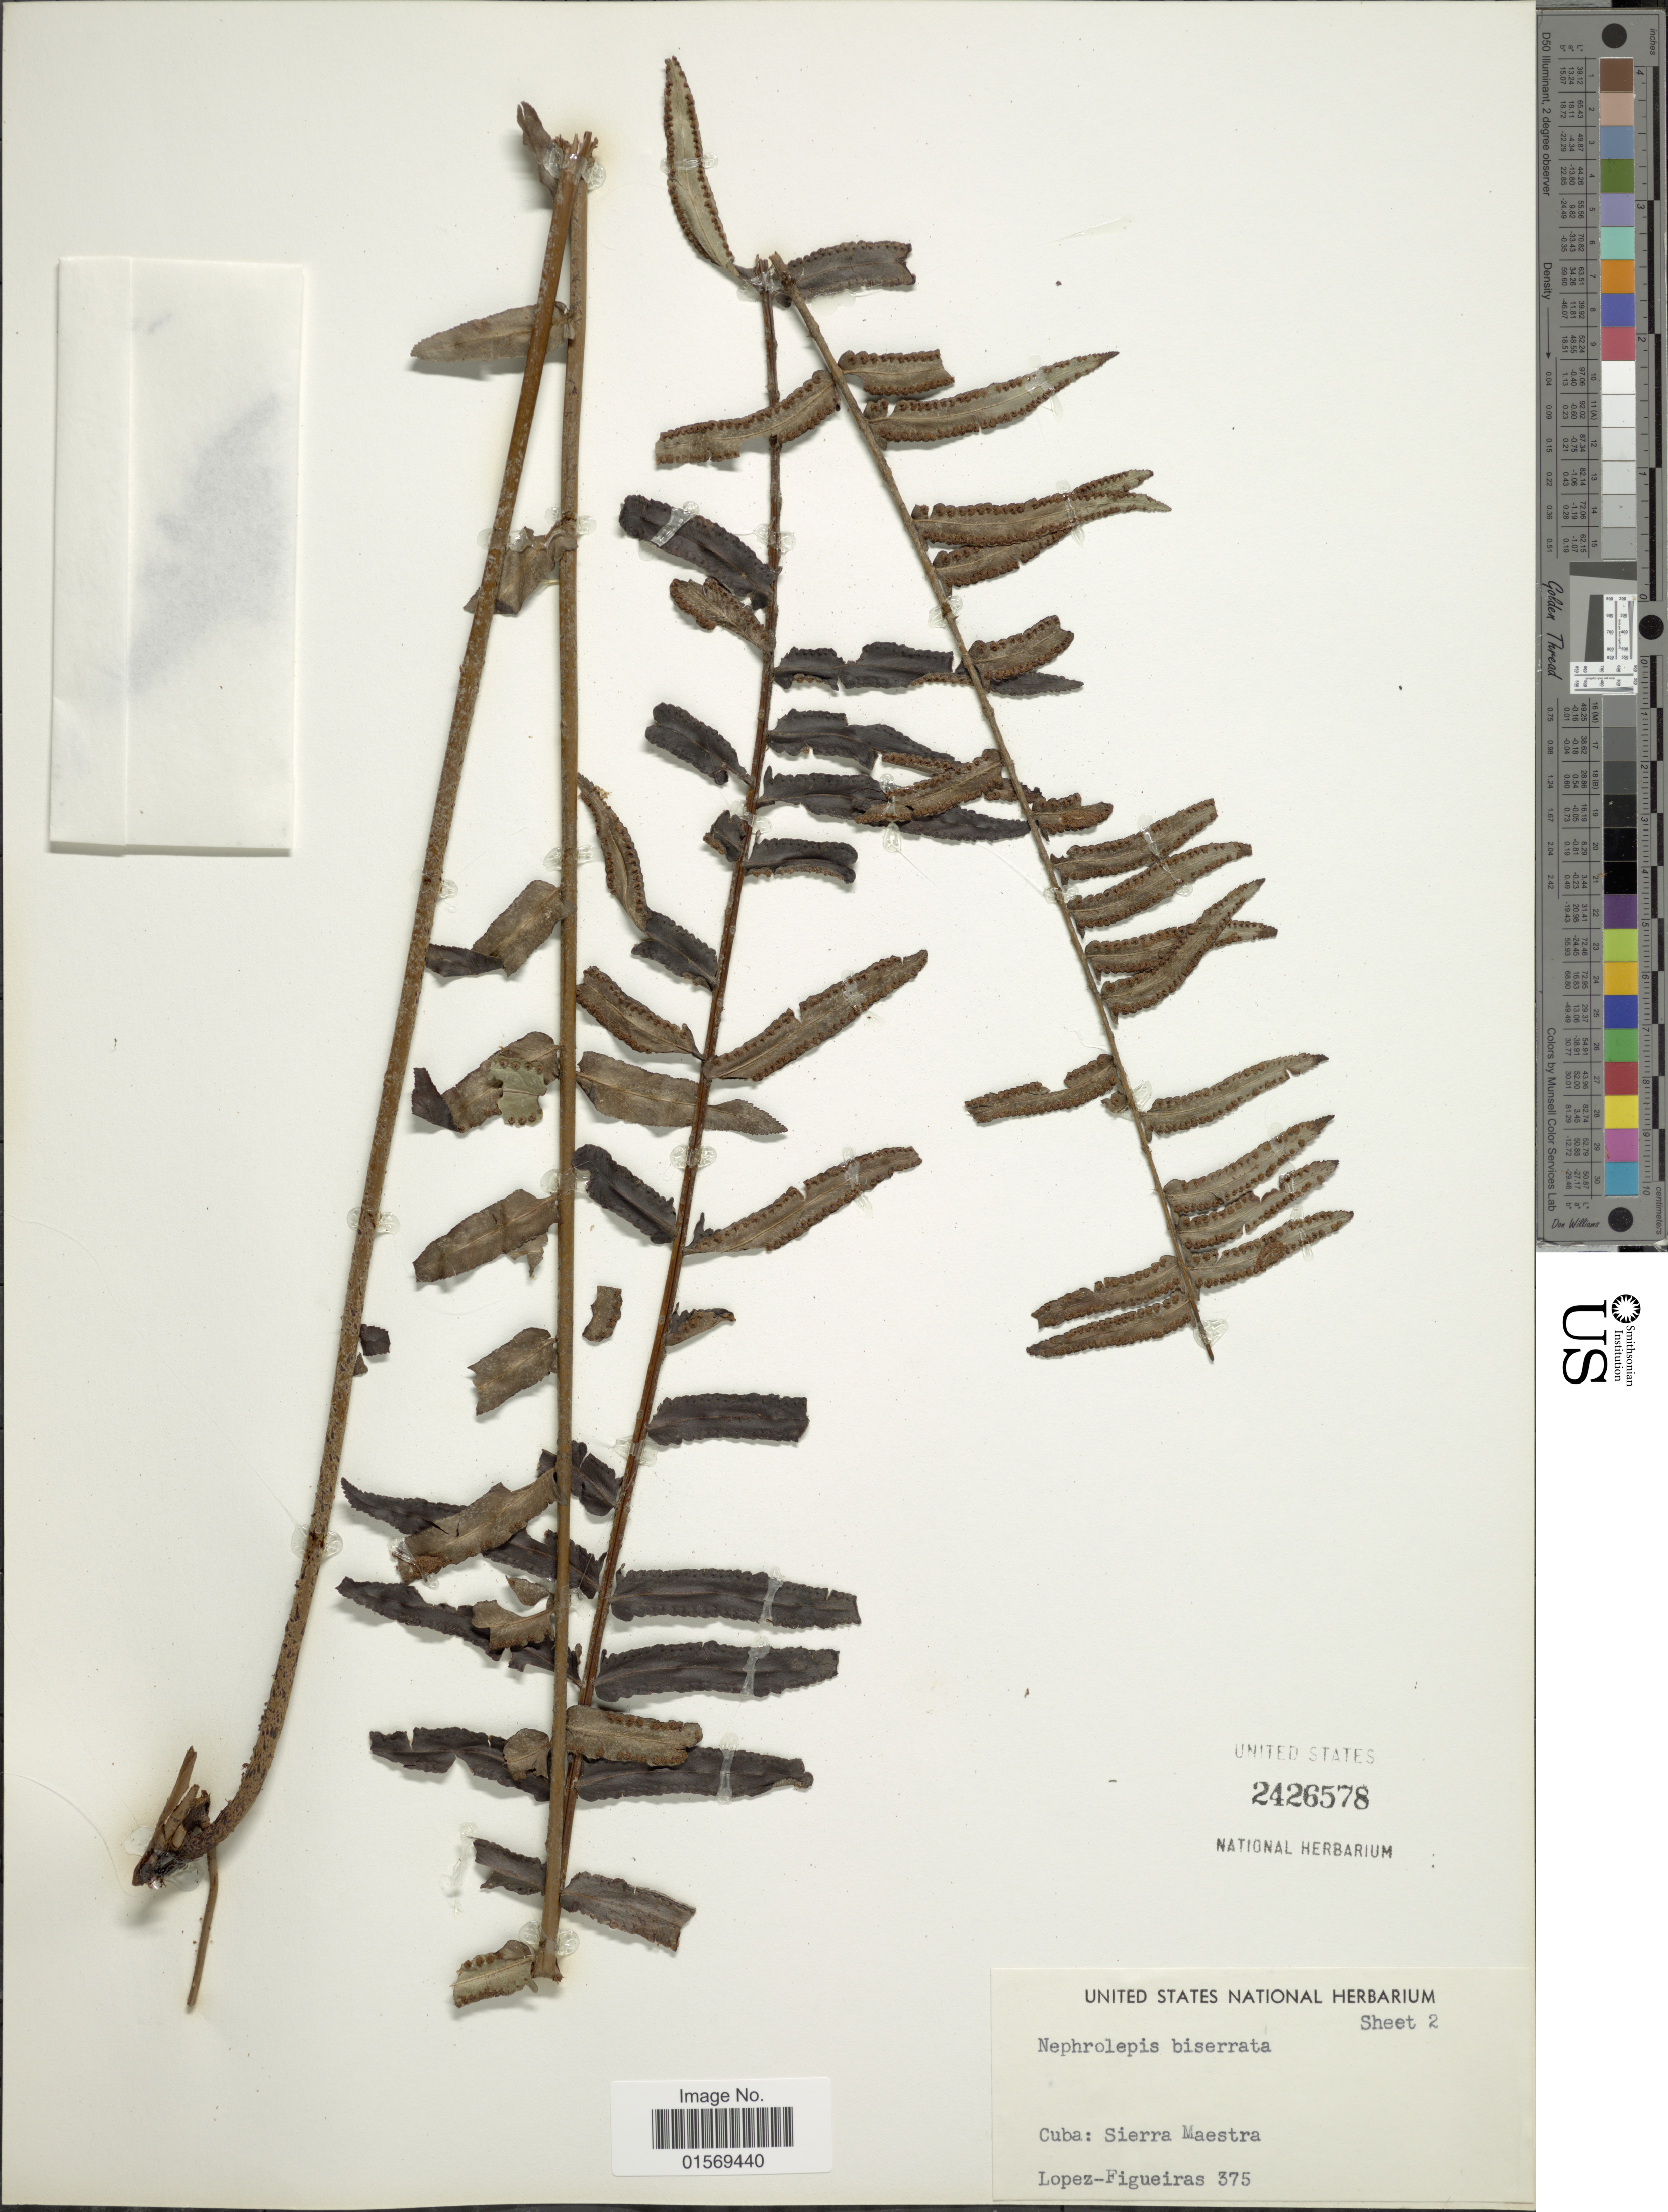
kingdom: Plantae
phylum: Tracheophyta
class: Polypodiopsida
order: Polypodiales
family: Nephrolepidaceae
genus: Nephrolepis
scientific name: Nephrolepis multiflora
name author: (Roxb.) F.M. Jarrett ex C.V. Morton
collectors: M. López Figueiras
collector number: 375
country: Cuba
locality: Cuba: Sierra Maestra.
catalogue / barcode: US 2426578